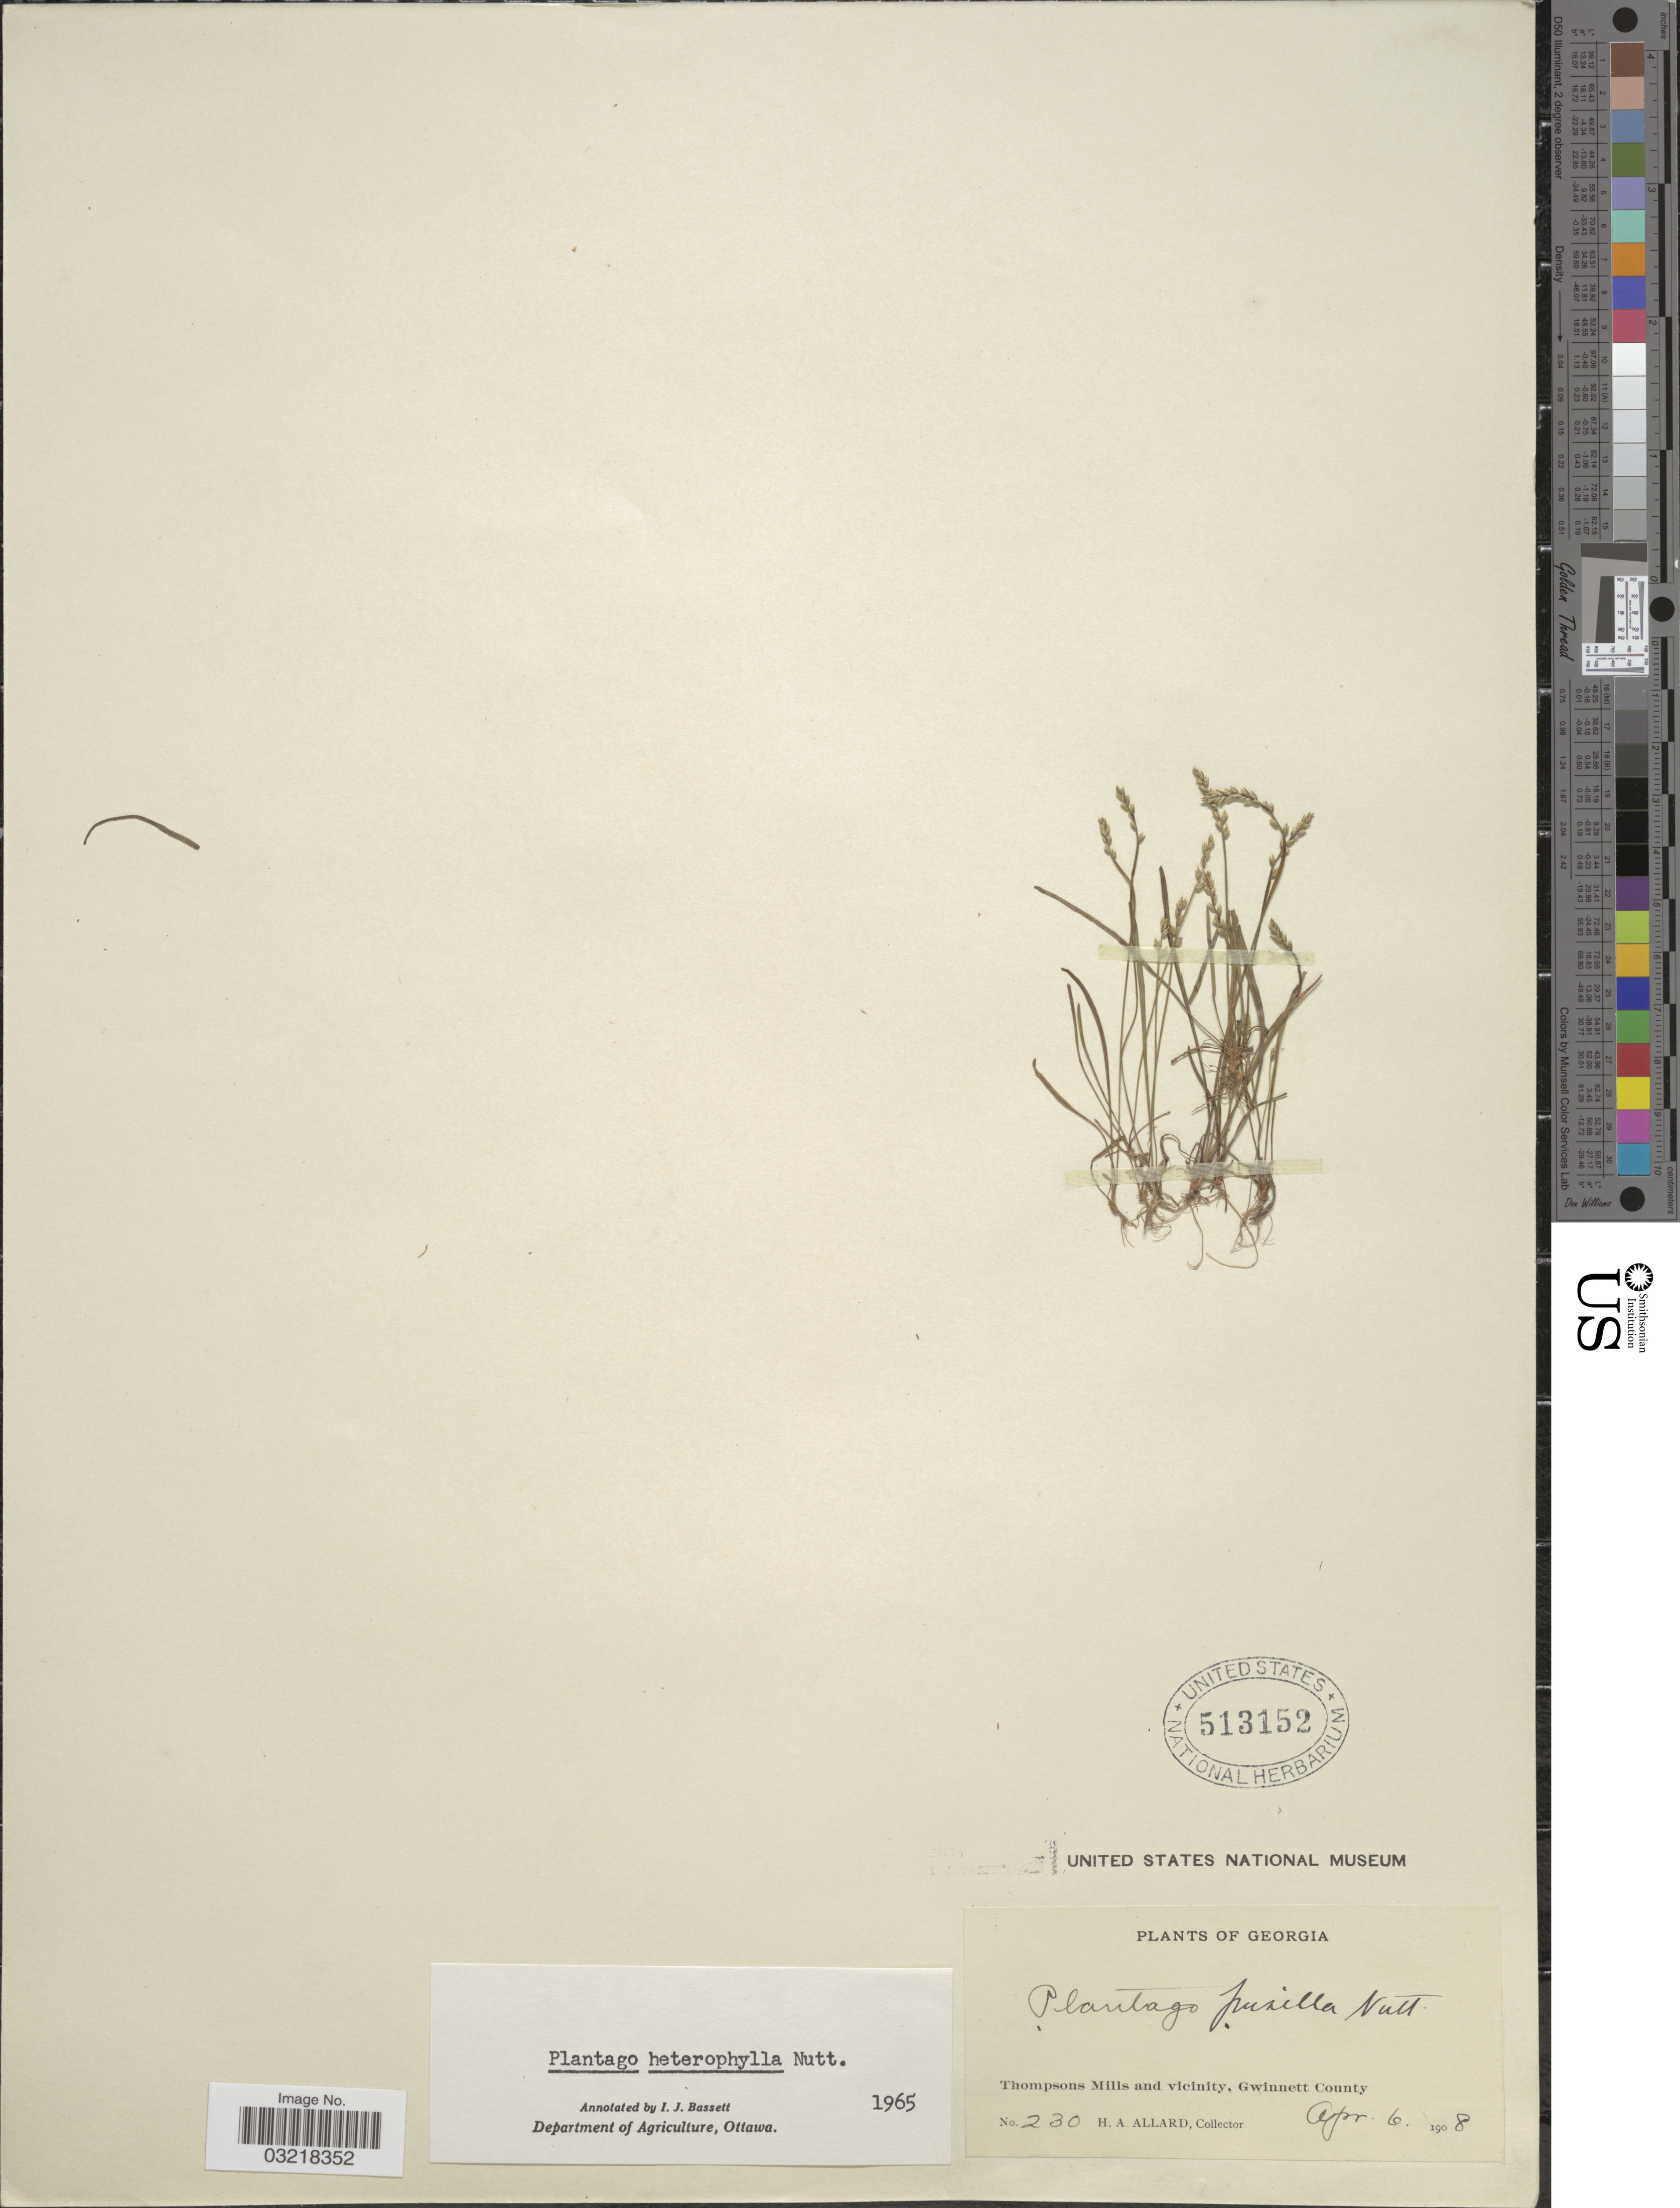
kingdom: Plantae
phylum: Tracheophyta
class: Magnoliopsida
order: Lamiales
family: Plantaginaceae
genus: Plantago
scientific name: Plantago heterophylla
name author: Nutt.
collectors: H. A. Allard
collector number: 230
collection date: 1908-04-06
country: United States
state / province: Georgia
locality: Thompsons Mills and vicinity, Gwinnett County.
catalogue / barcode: US 513152